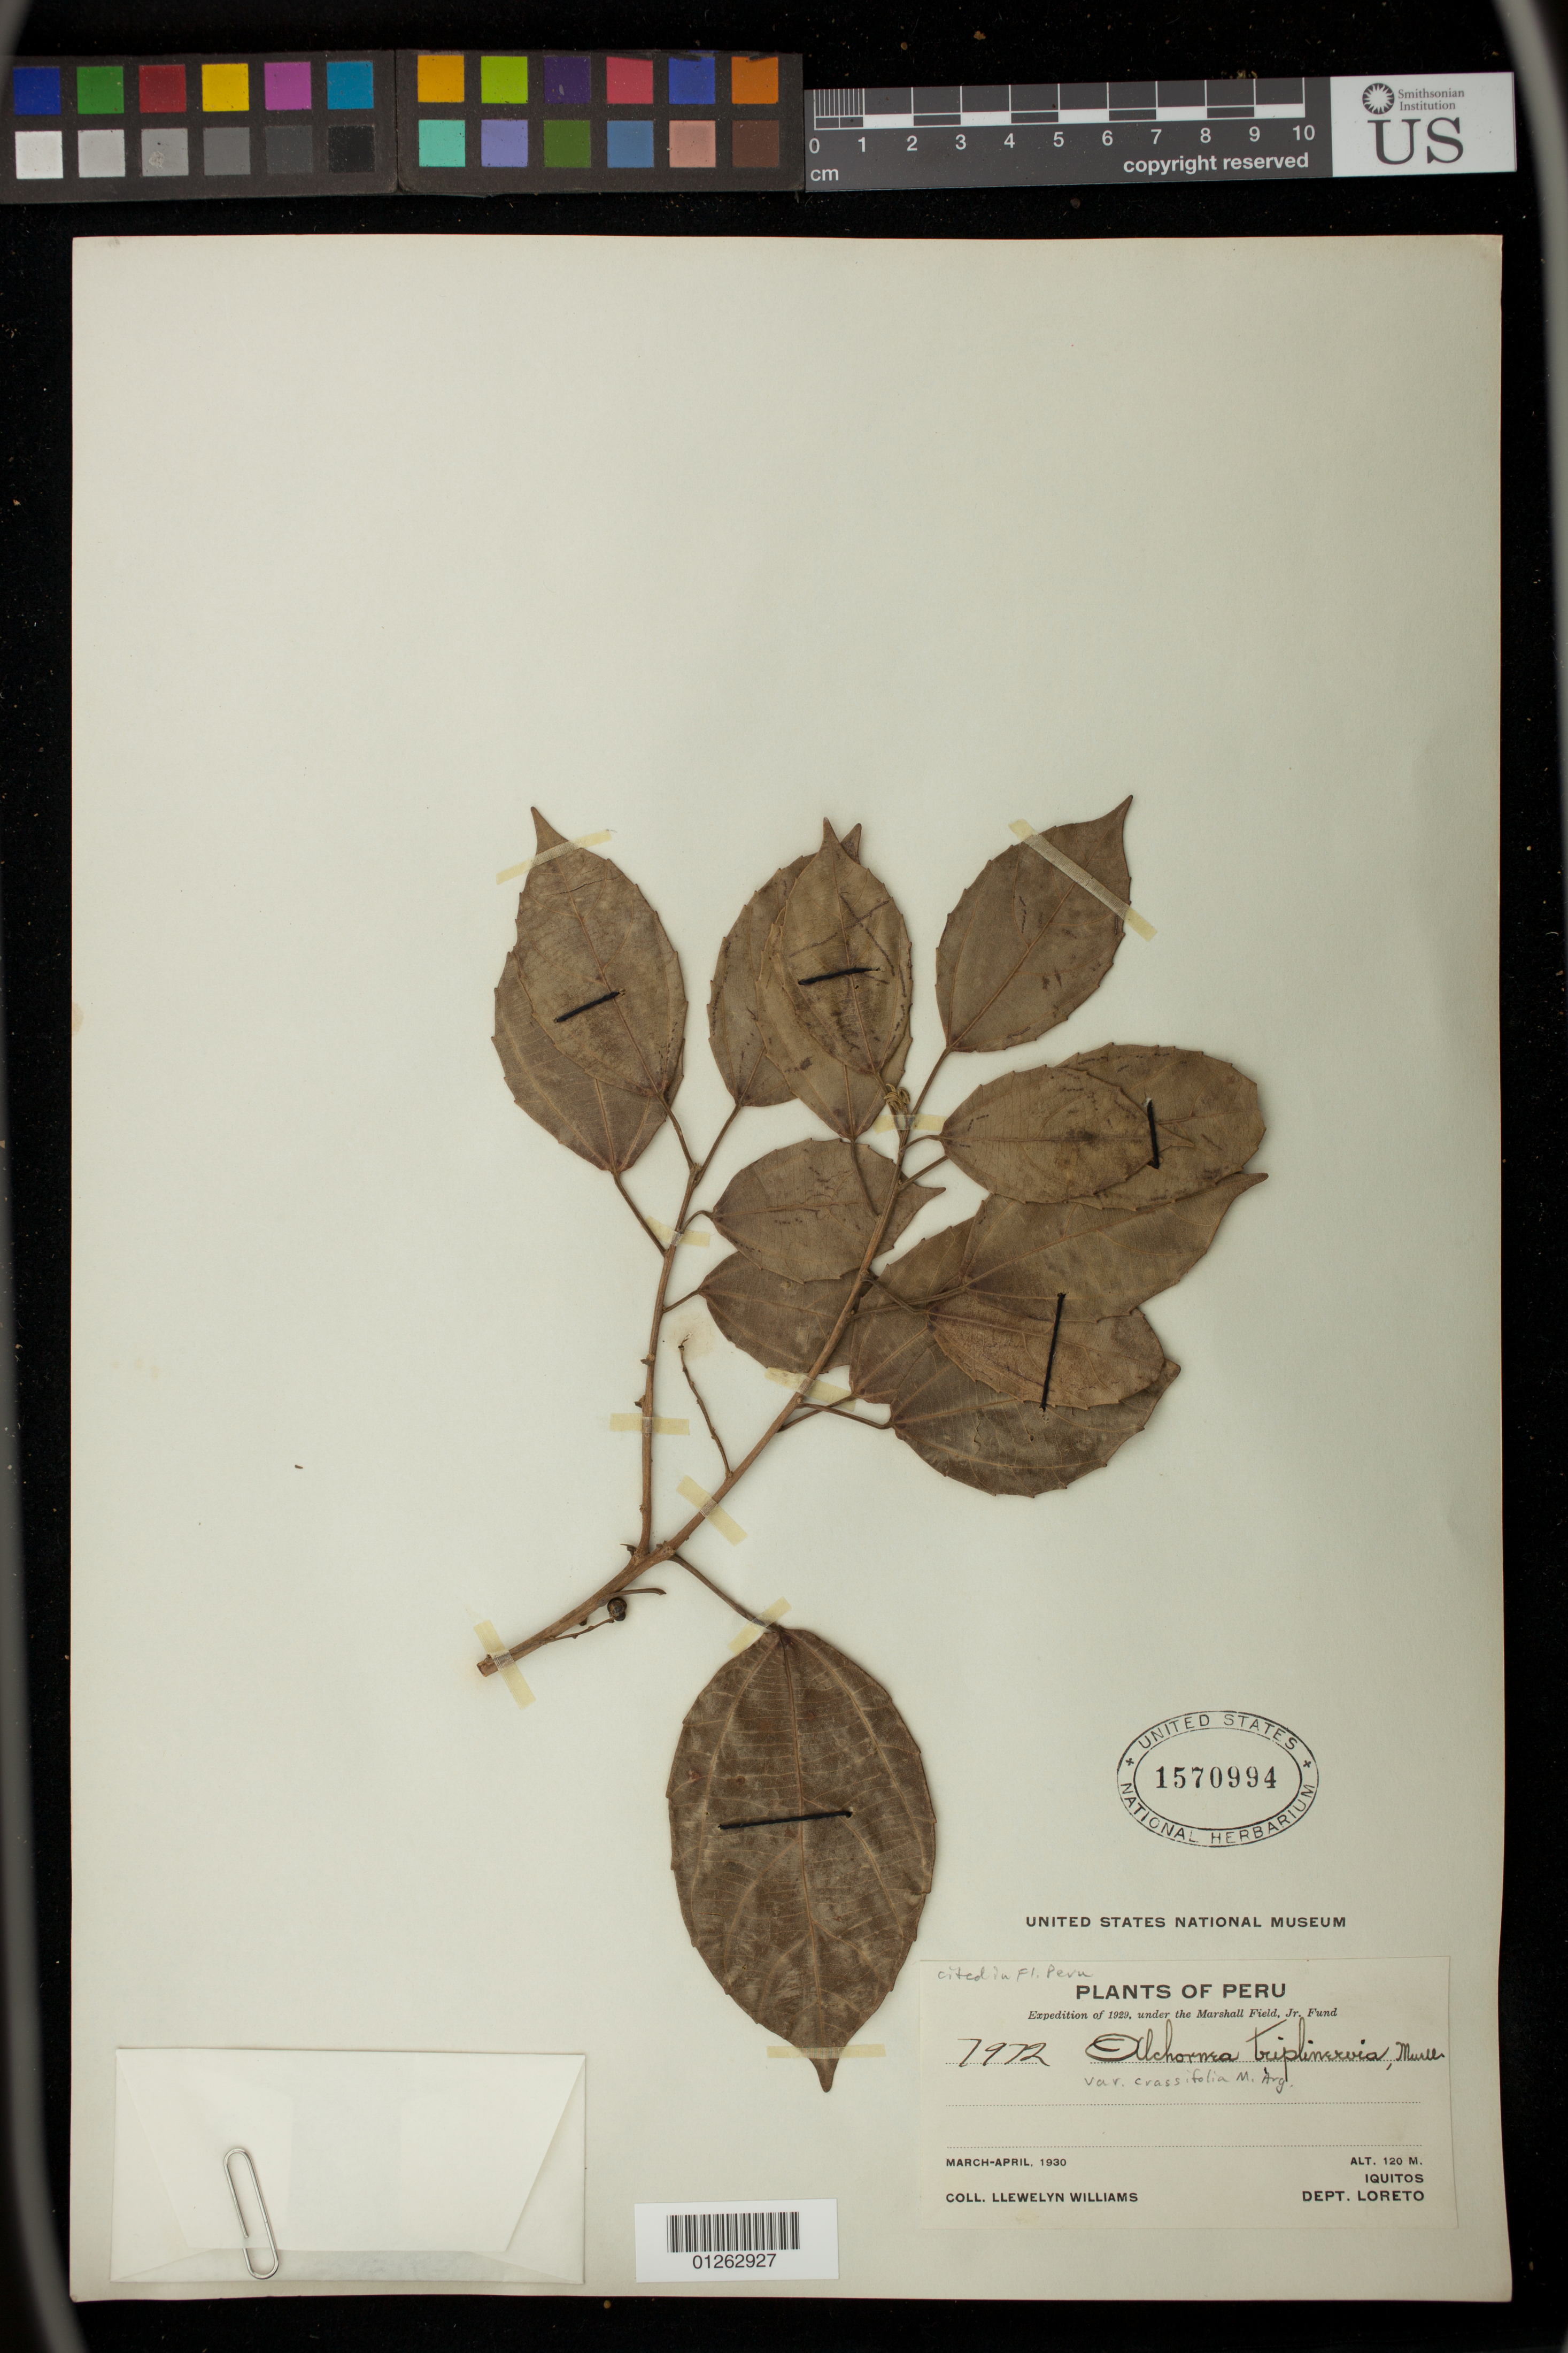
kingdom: Plantae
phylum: Tracheophyta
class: Magnoliopsida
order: Malpighiales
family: Euphorbiaceae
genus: Alchornea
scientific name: Alchornea triplinervia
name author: (Spreng.) Müll. Arg.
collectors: L. Williams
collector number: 7972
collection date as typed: Mar 1930 to -- Apr 1930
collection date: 1930-03/1930-04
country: Peru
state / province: Loreto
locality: Iquitos.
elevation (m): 120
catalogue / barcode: US 1570994